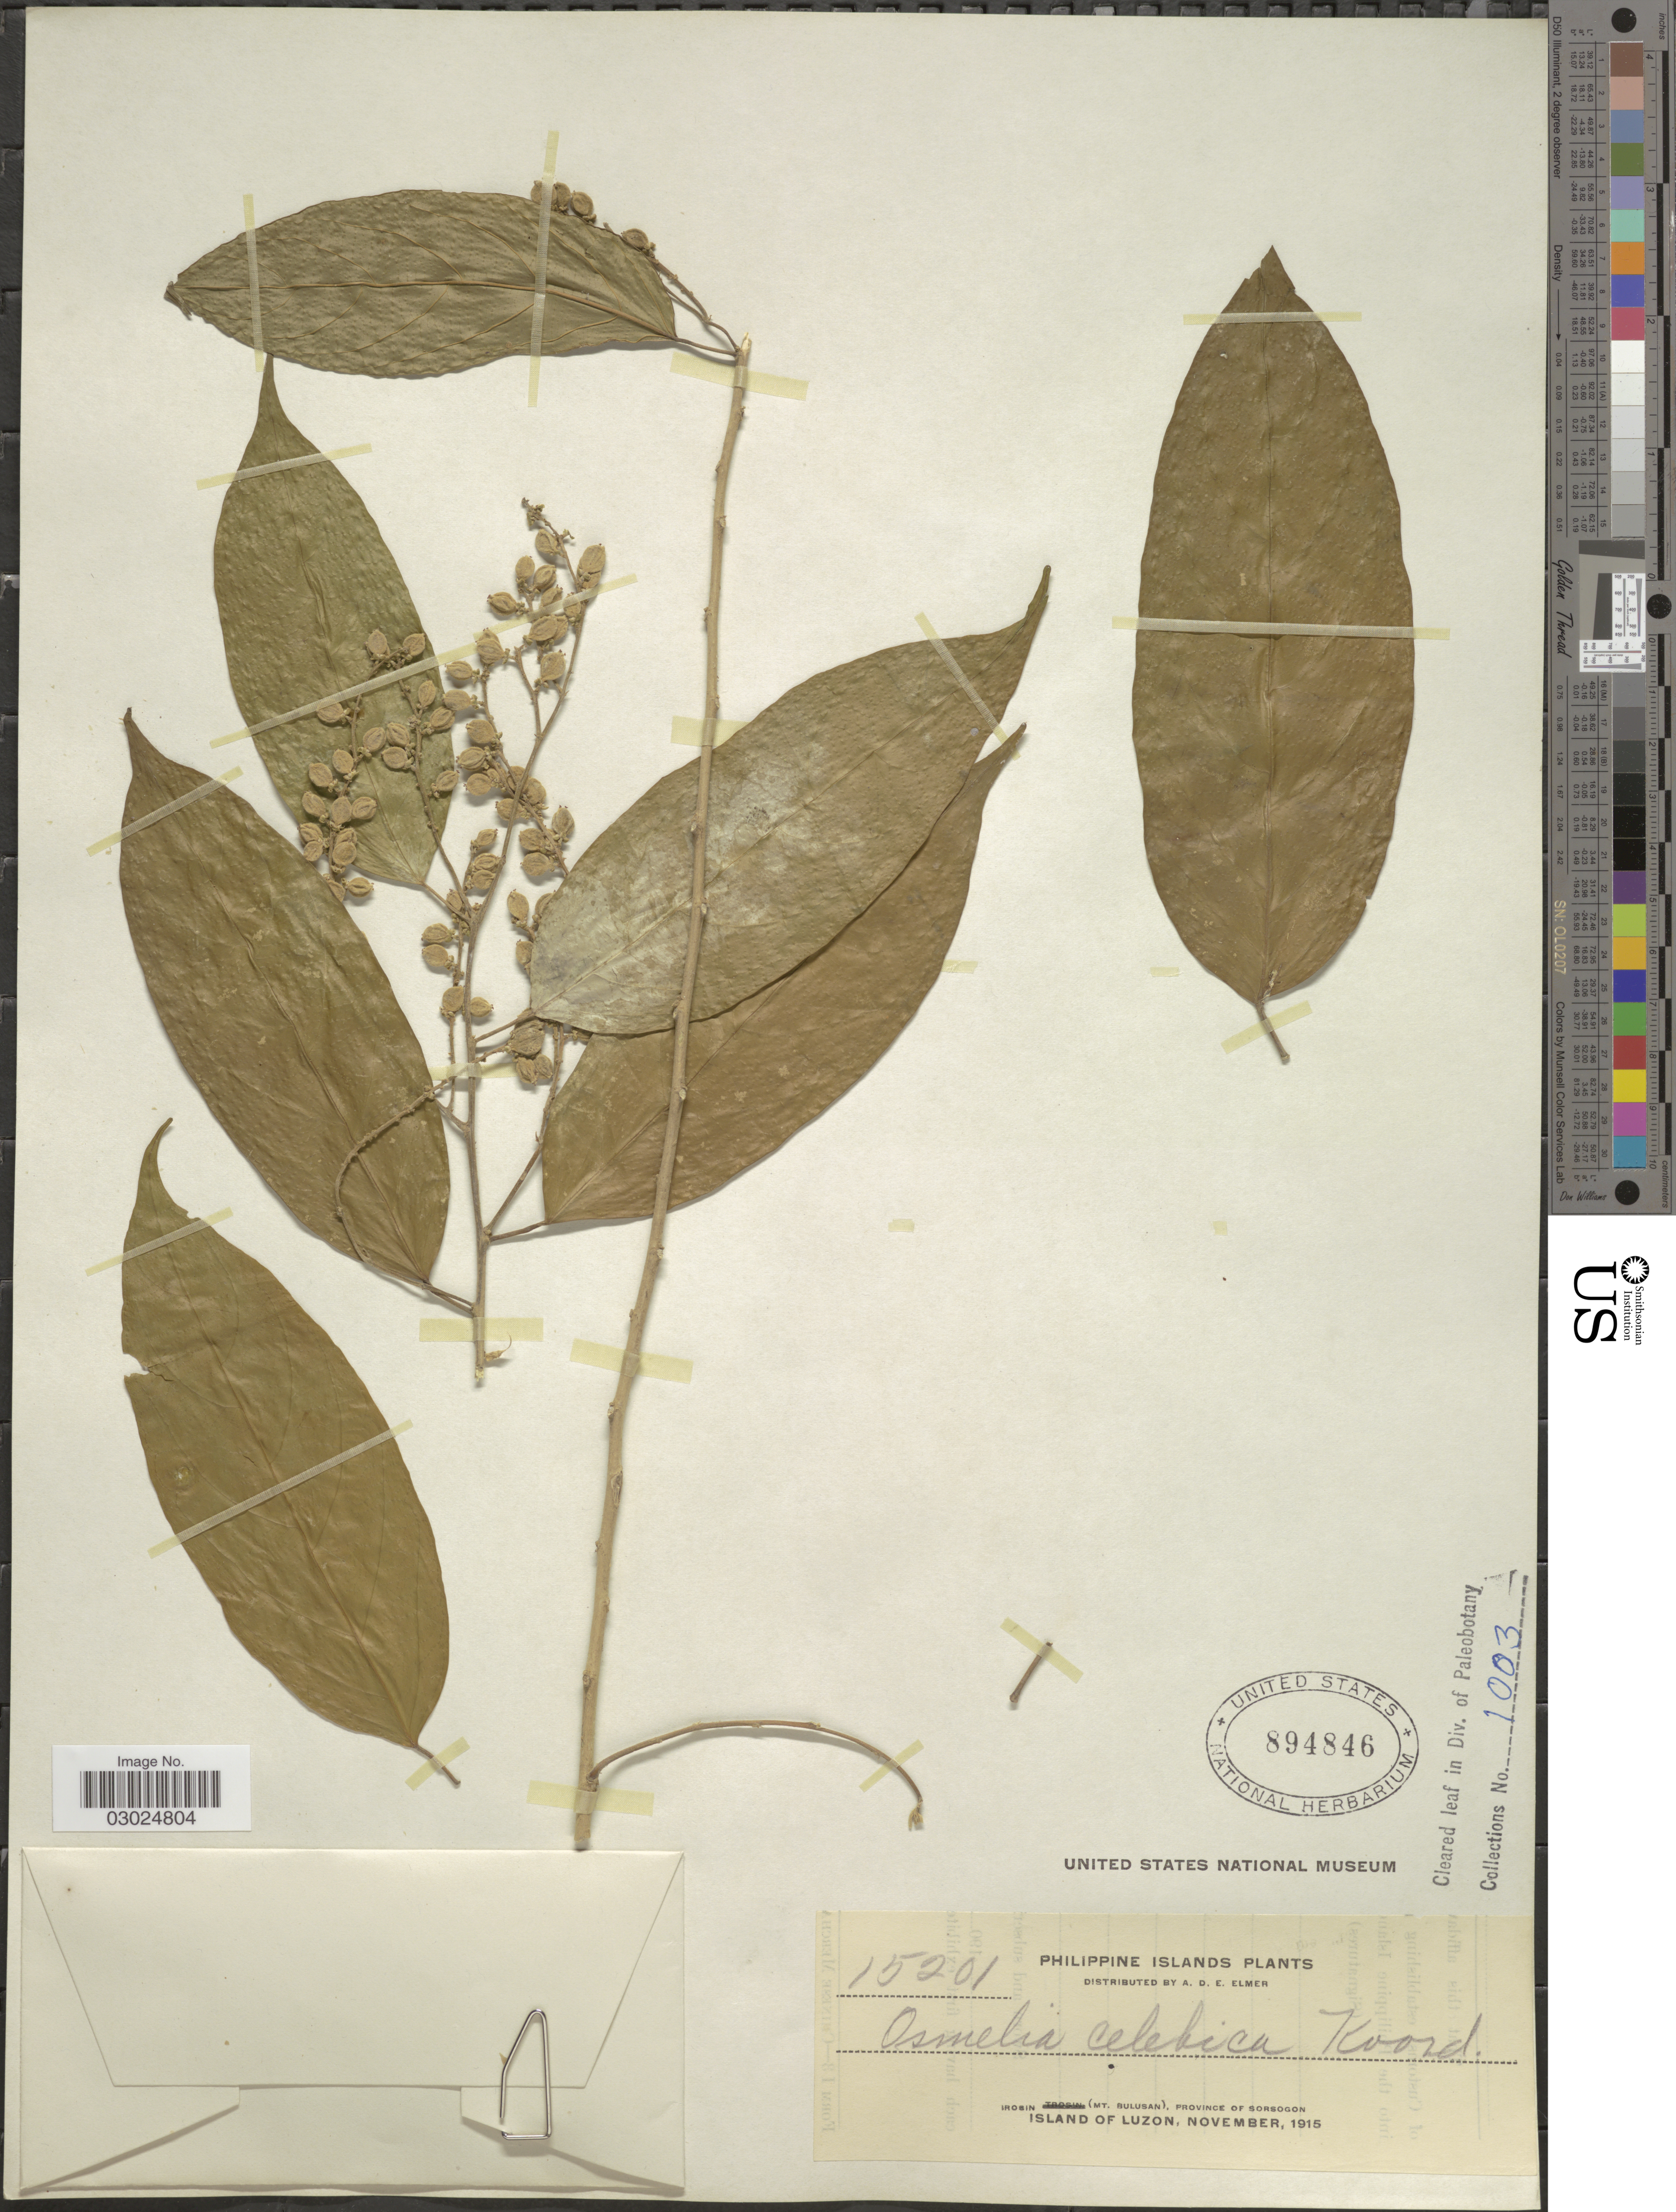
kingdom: Plantae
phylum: Tracheophyta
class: Magnoliopsida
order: Malpighiales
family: Salicaceae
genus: Osmelia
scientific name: Osmelia celebica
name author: Koord.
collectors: A. D. E. Elmer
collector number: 15201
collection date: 1915-11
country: Philippines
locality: Irosin (Mt. Bulusan), Province of Sorsogon, Island of Luzon.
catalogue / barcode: US 894846